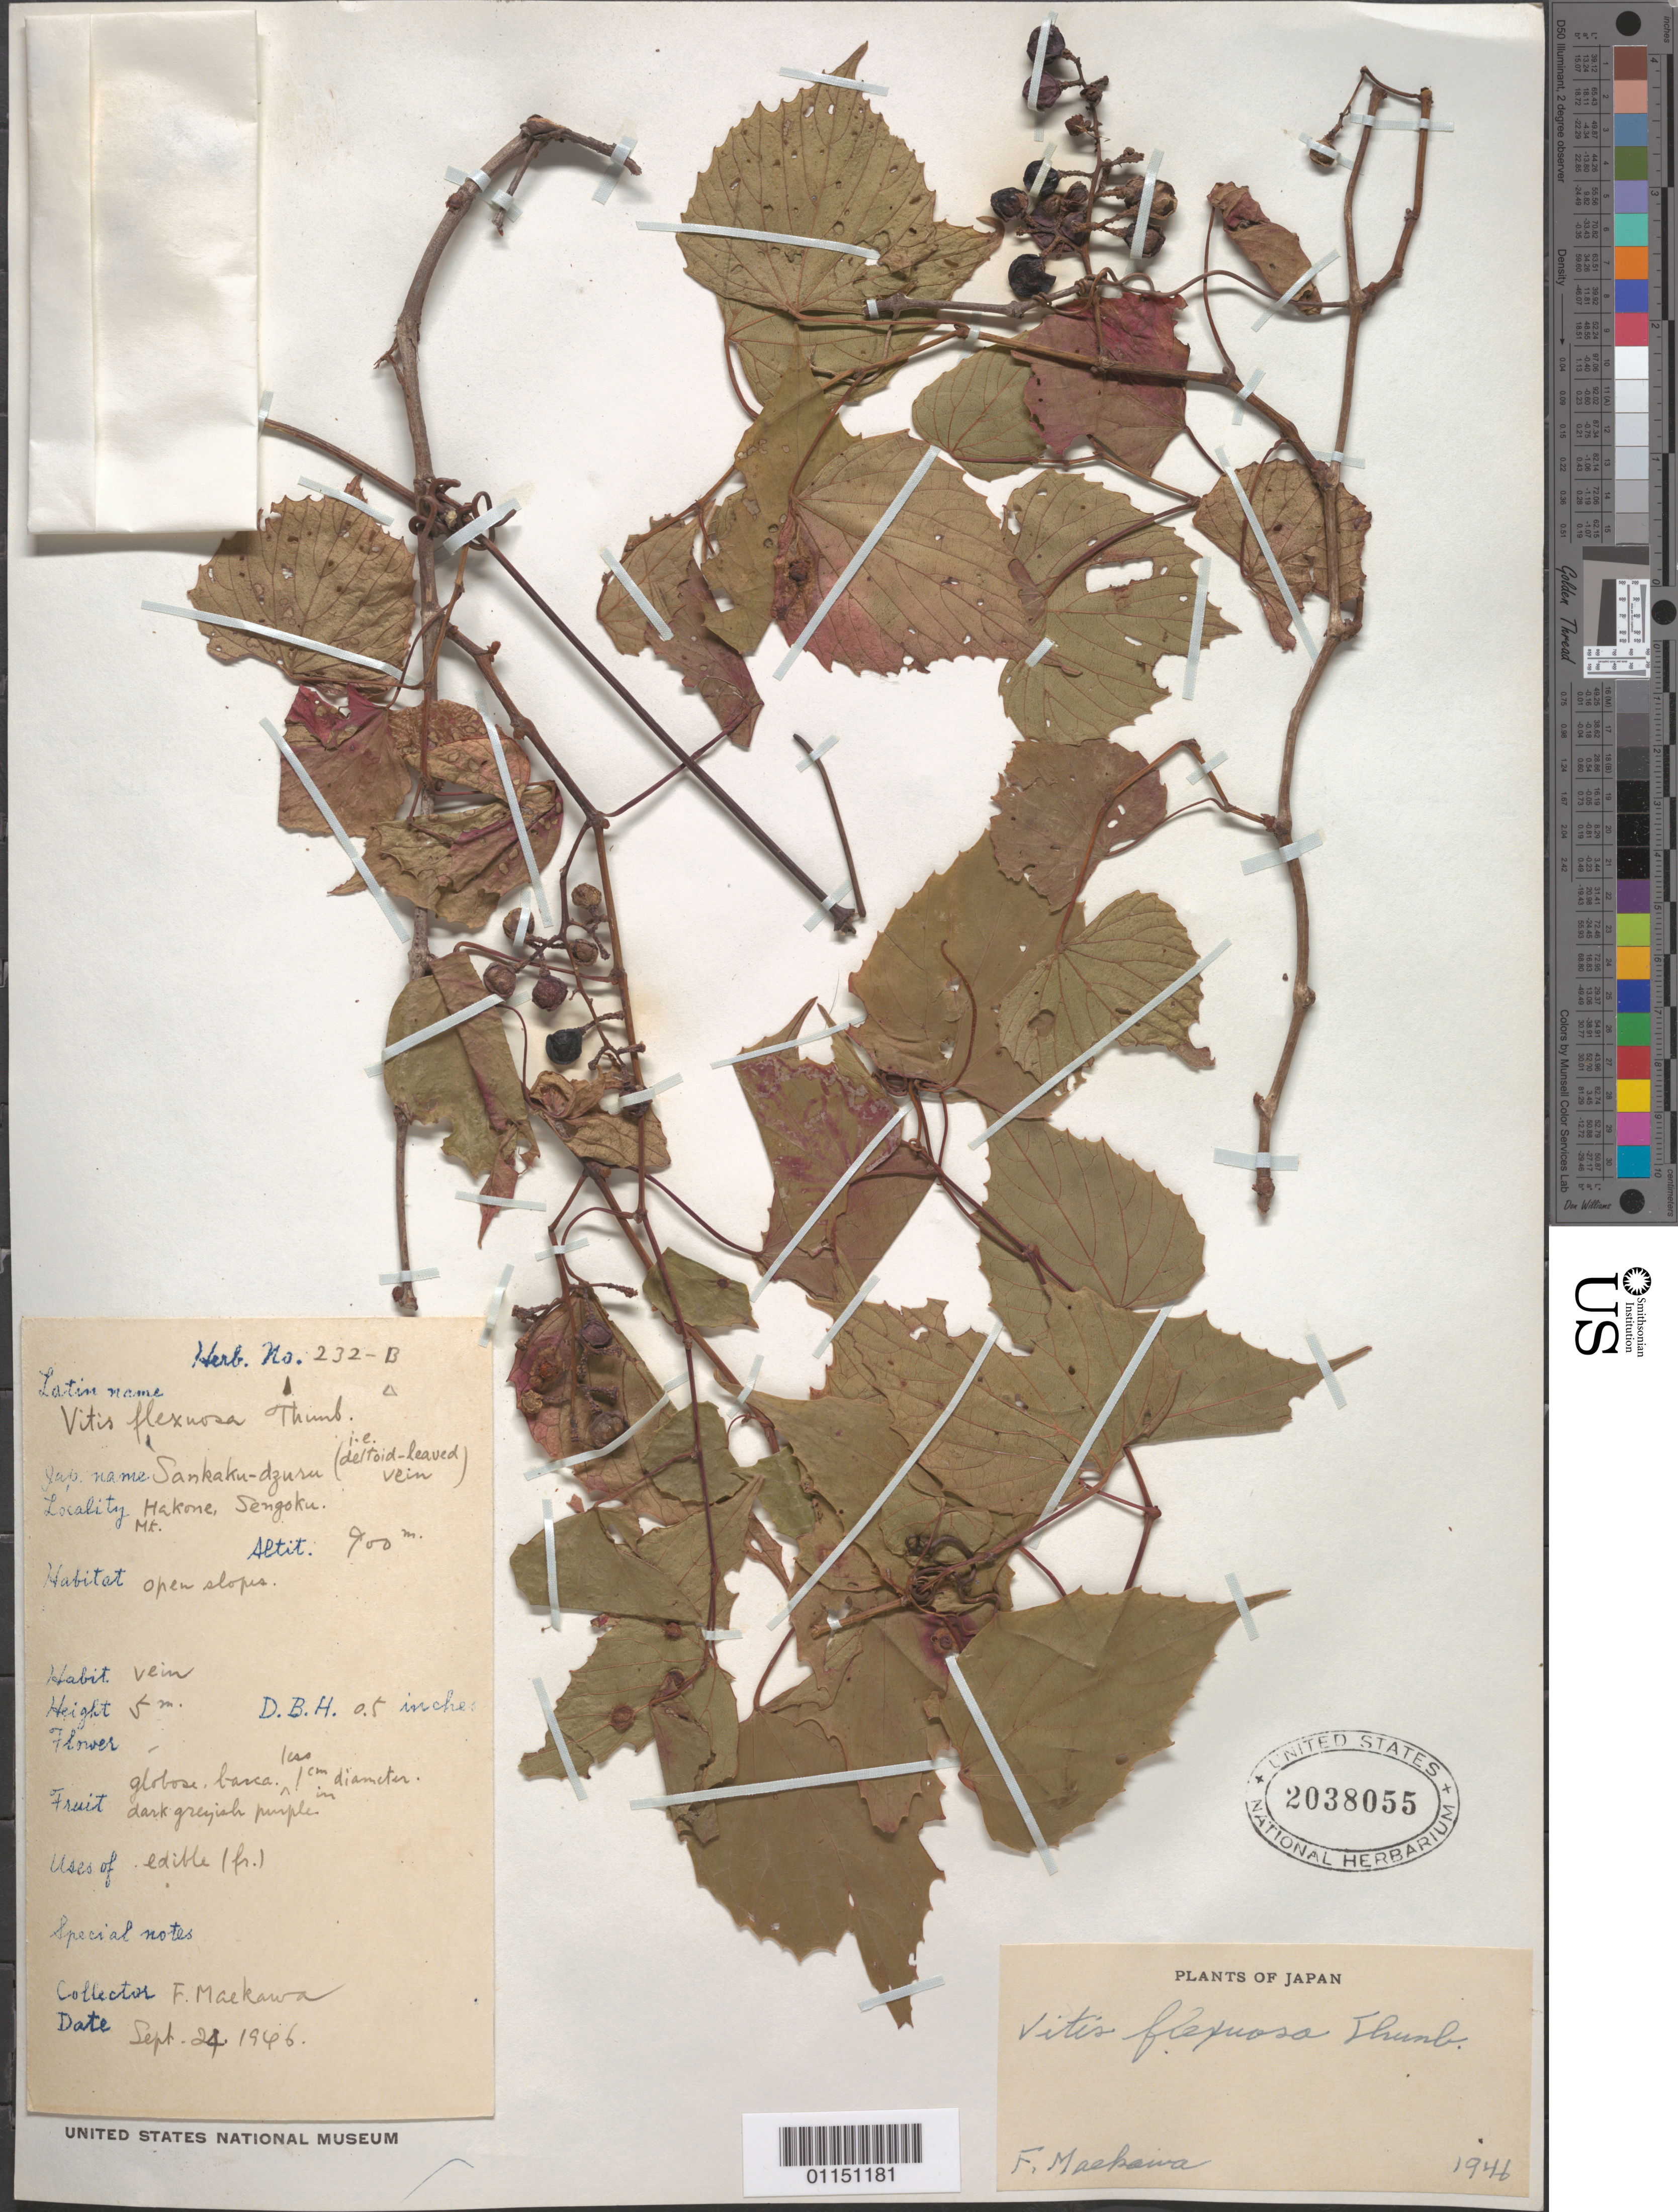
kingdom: Plantae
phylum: Tracheophyta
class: Magnoliopsida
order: Vitales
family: Vitaceae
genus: Vitis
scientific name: Vitis flexuosa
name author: Thunb.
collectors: F. Maekawa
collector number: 232 B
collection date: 1946-09-24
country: Japan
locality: Mt Hakone.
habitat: Open slope. Vine.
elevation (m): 900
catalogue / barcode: US 2038055